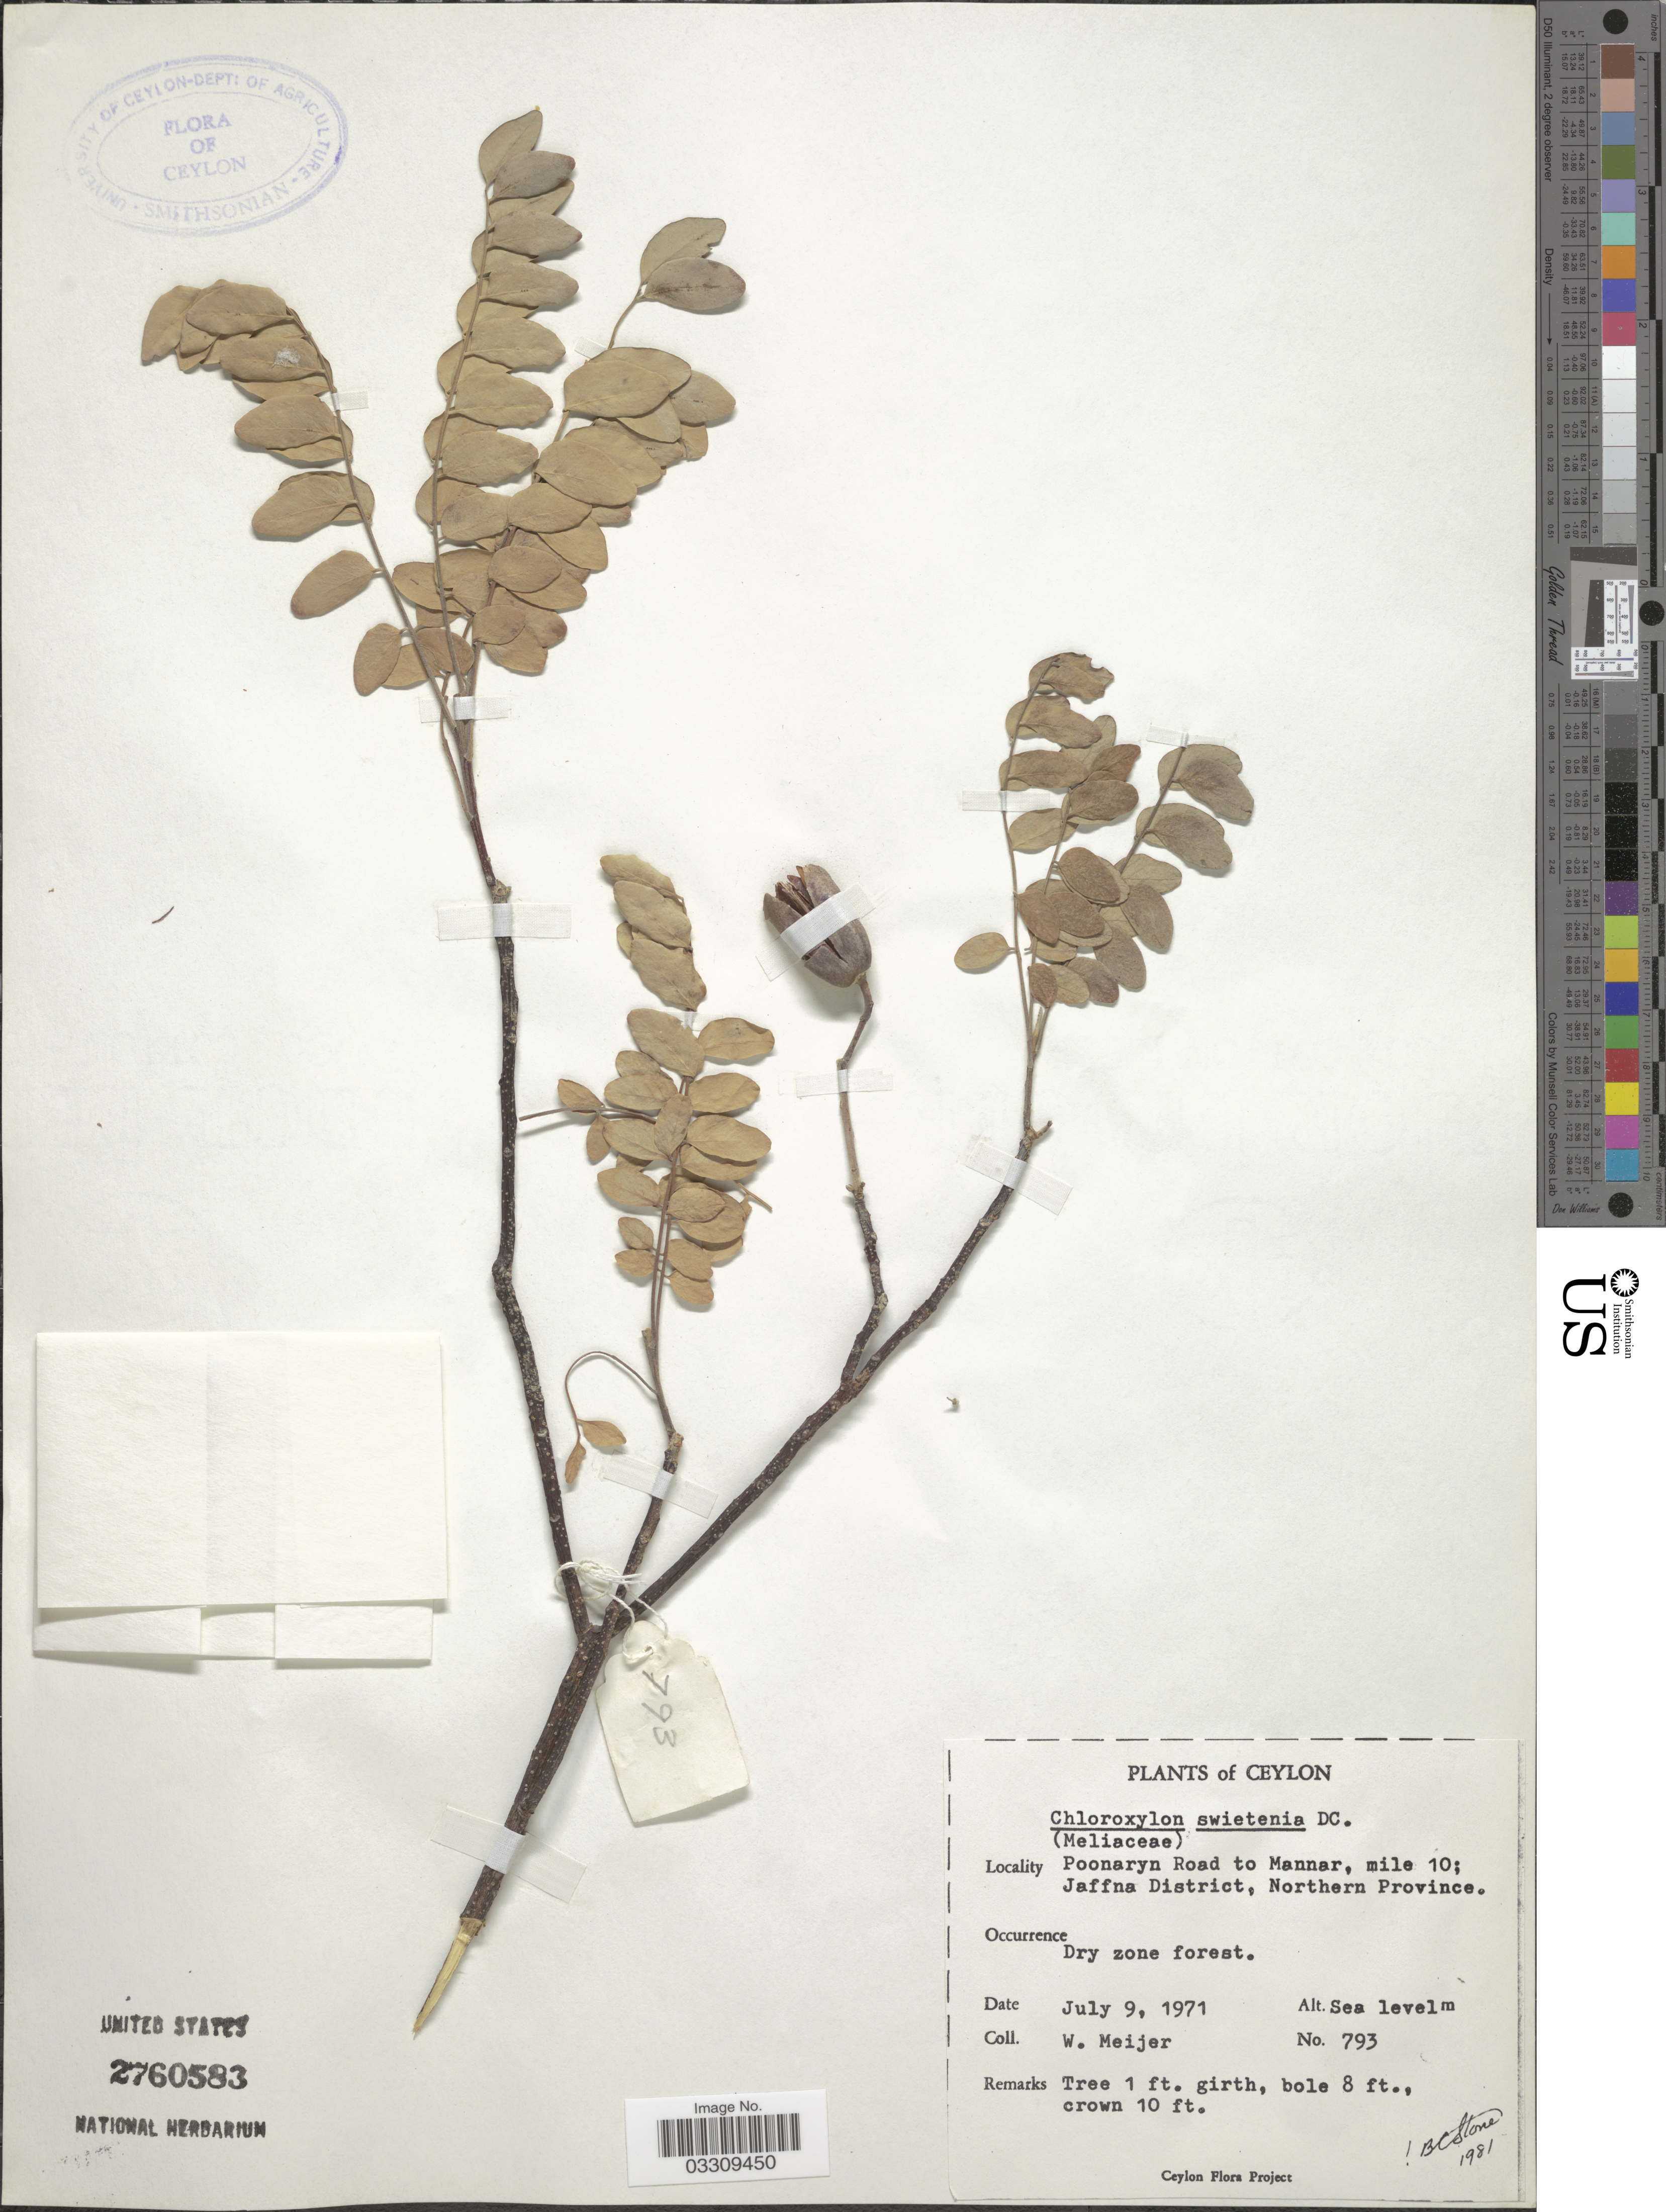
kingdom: Plantae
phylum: Tracheophyta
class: Magnoliopsida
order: Sapindales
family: Rutaceae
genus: Chloroxylon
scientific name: Chloroxylon swietenia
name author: DC.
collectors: W. Meijer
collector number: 793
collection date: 1971-07-09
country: Sri Lanka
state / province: Northern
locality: Ceylon. Poonaryn Road to Mannar, mile 10; Jaffna District, Northern Province.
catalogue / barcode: US 2760583